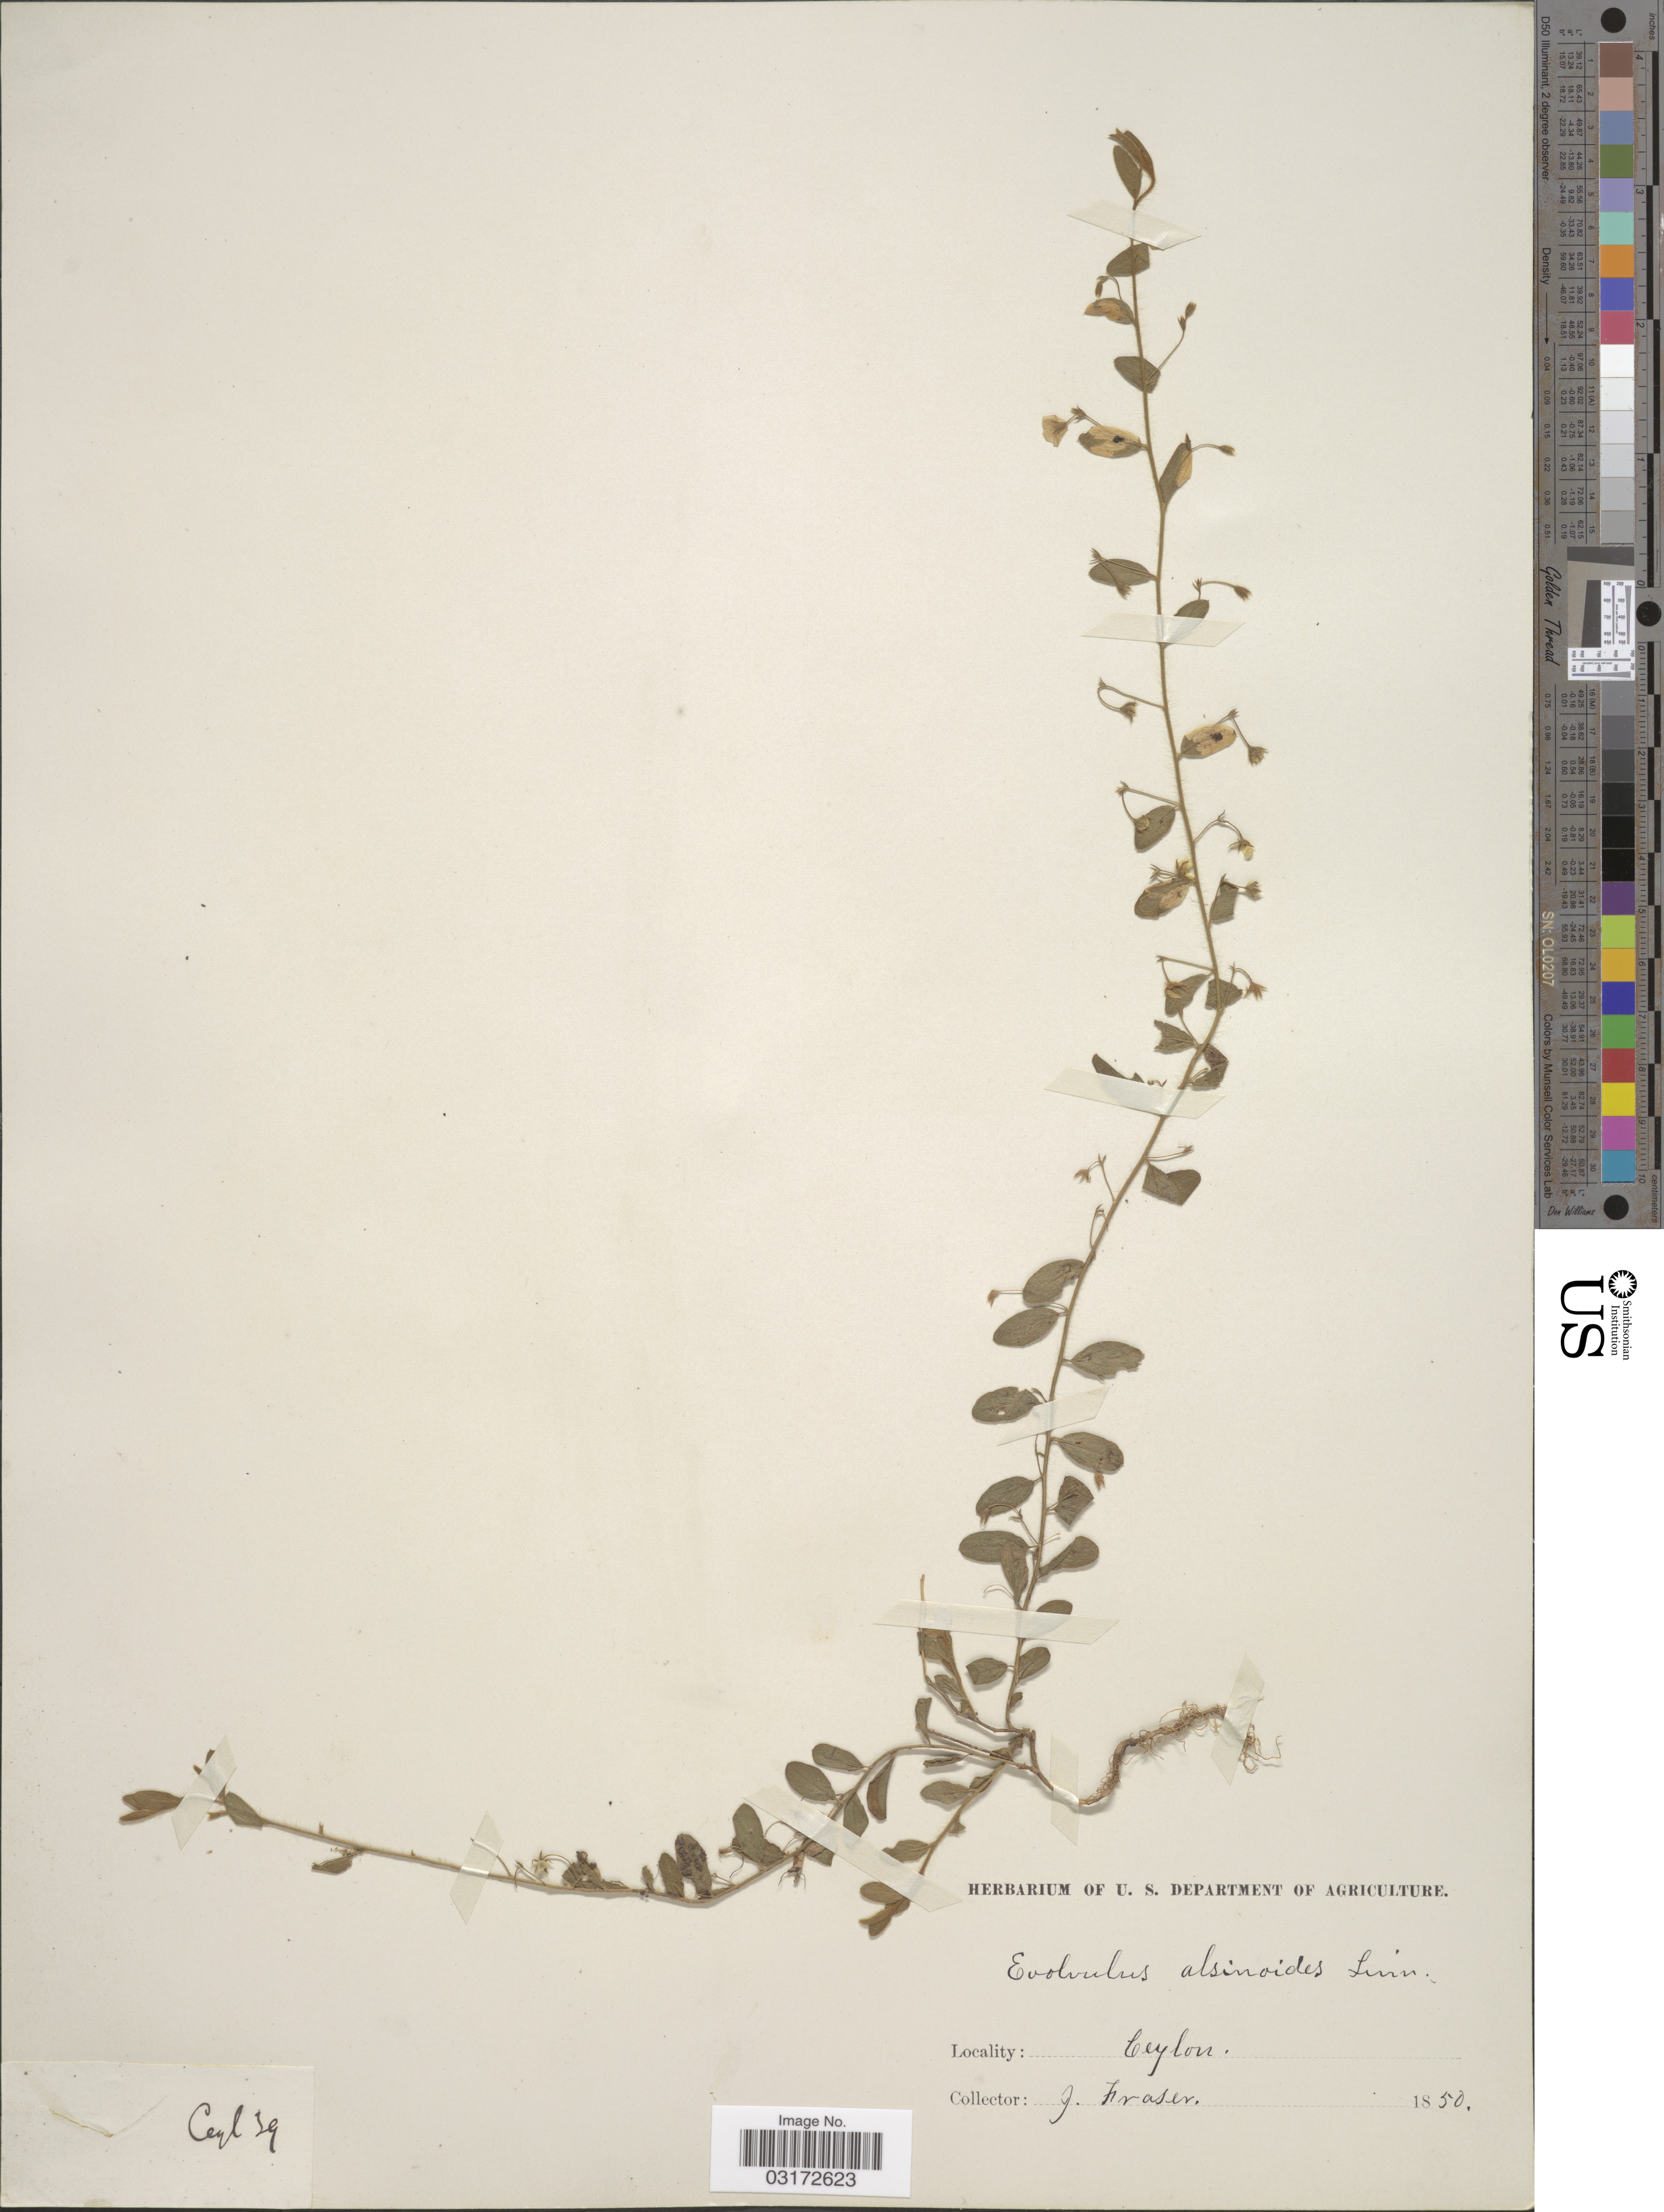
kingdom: Plantae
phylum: Tracheophyta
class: Magnoliopsida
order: Solanales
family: Convolvulaceae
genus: Evolvulus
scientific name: Evolvulus alsinoides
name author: (L.) L.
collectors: G. Fraser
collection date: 1850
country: Sri Lanka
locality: Ceylon.